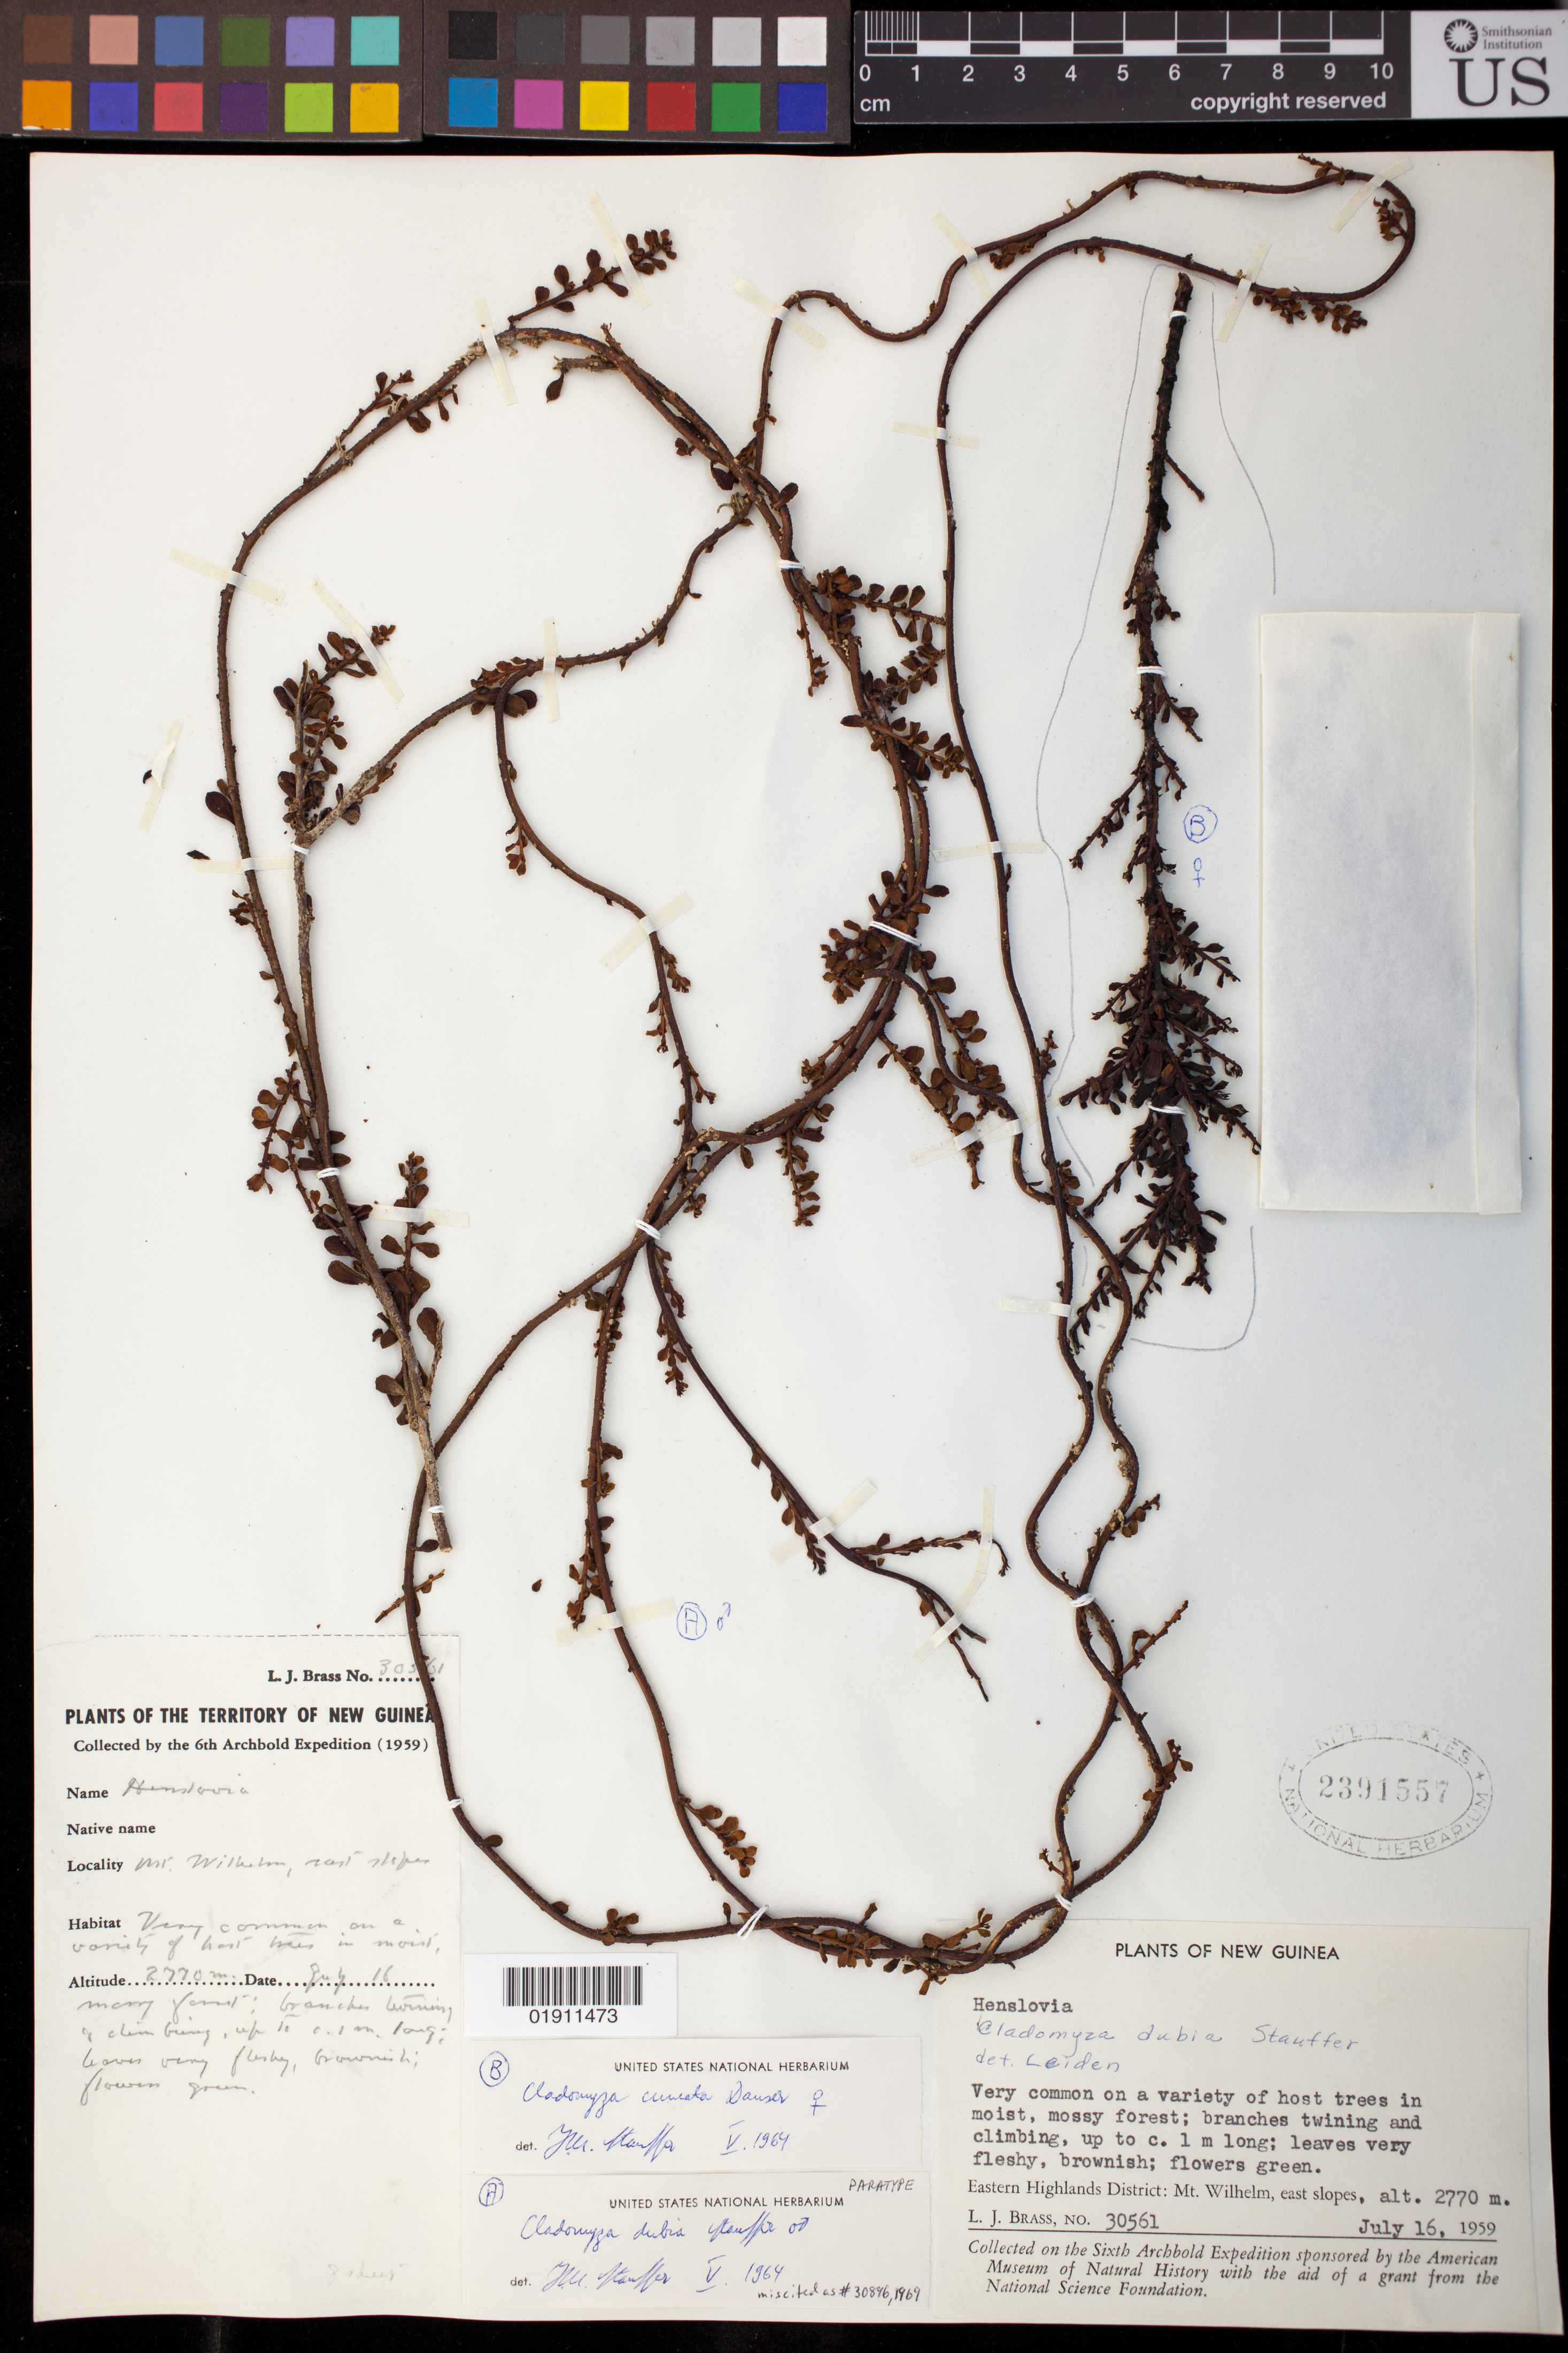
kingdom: Plantae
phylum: Tracheophyta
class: Magnoliopsida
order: Santalales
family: Amphorogynaceae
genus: Dendromyza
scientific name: Dendromyza dubia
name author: (Stauffer) Byng & Christenh.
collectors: L. J. Brass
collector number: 30561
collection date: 1959-07-16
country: Papua New Guinea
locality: Eastern Highlands District: Mt. Wilhelm, east slopes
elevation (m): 2770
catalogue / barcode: US 2391557